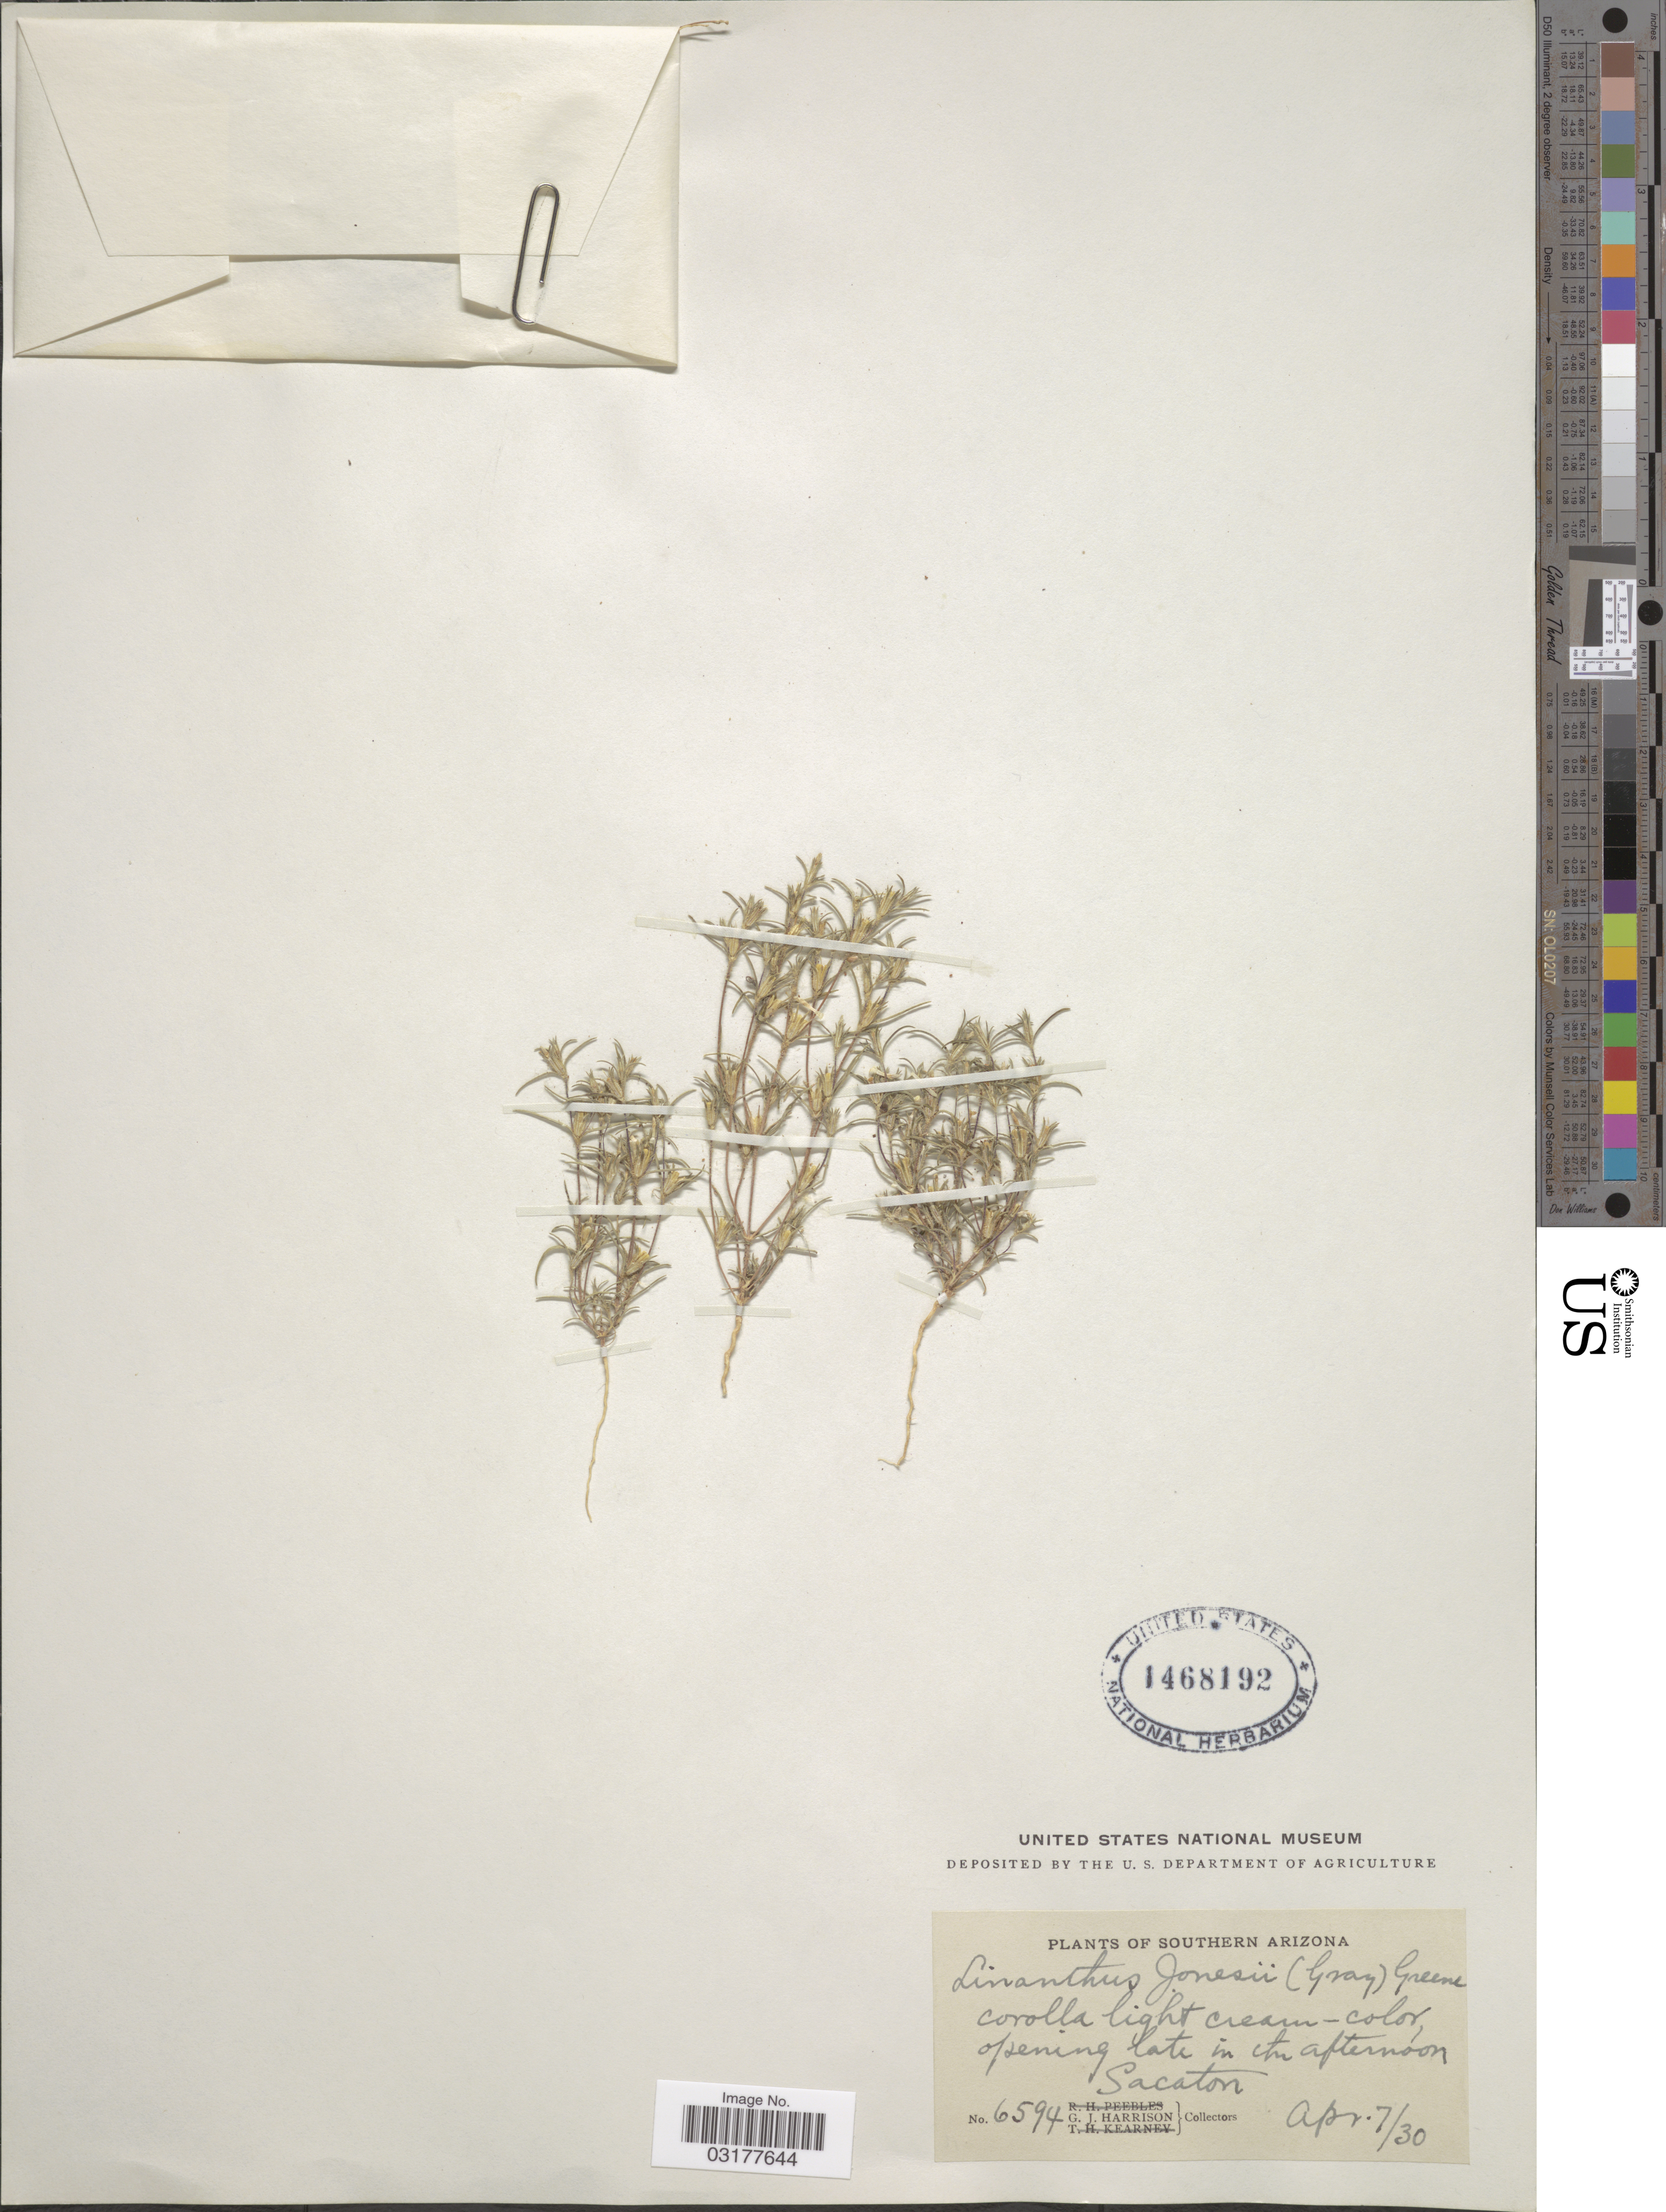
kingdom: Plantae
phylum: Tracheophyta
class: Magnoliopsida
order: Ericales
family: Polemoniaceae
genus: Linanthus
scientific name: Linanthus jonesii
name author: (A. Gray) Greene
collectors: G. J. Harrison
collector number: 6594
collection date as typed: Transcribed d/m/y: 7/4/30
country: United States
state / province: Arizona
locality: Southern Arizona. Sacaton.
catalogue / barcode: US 1468192